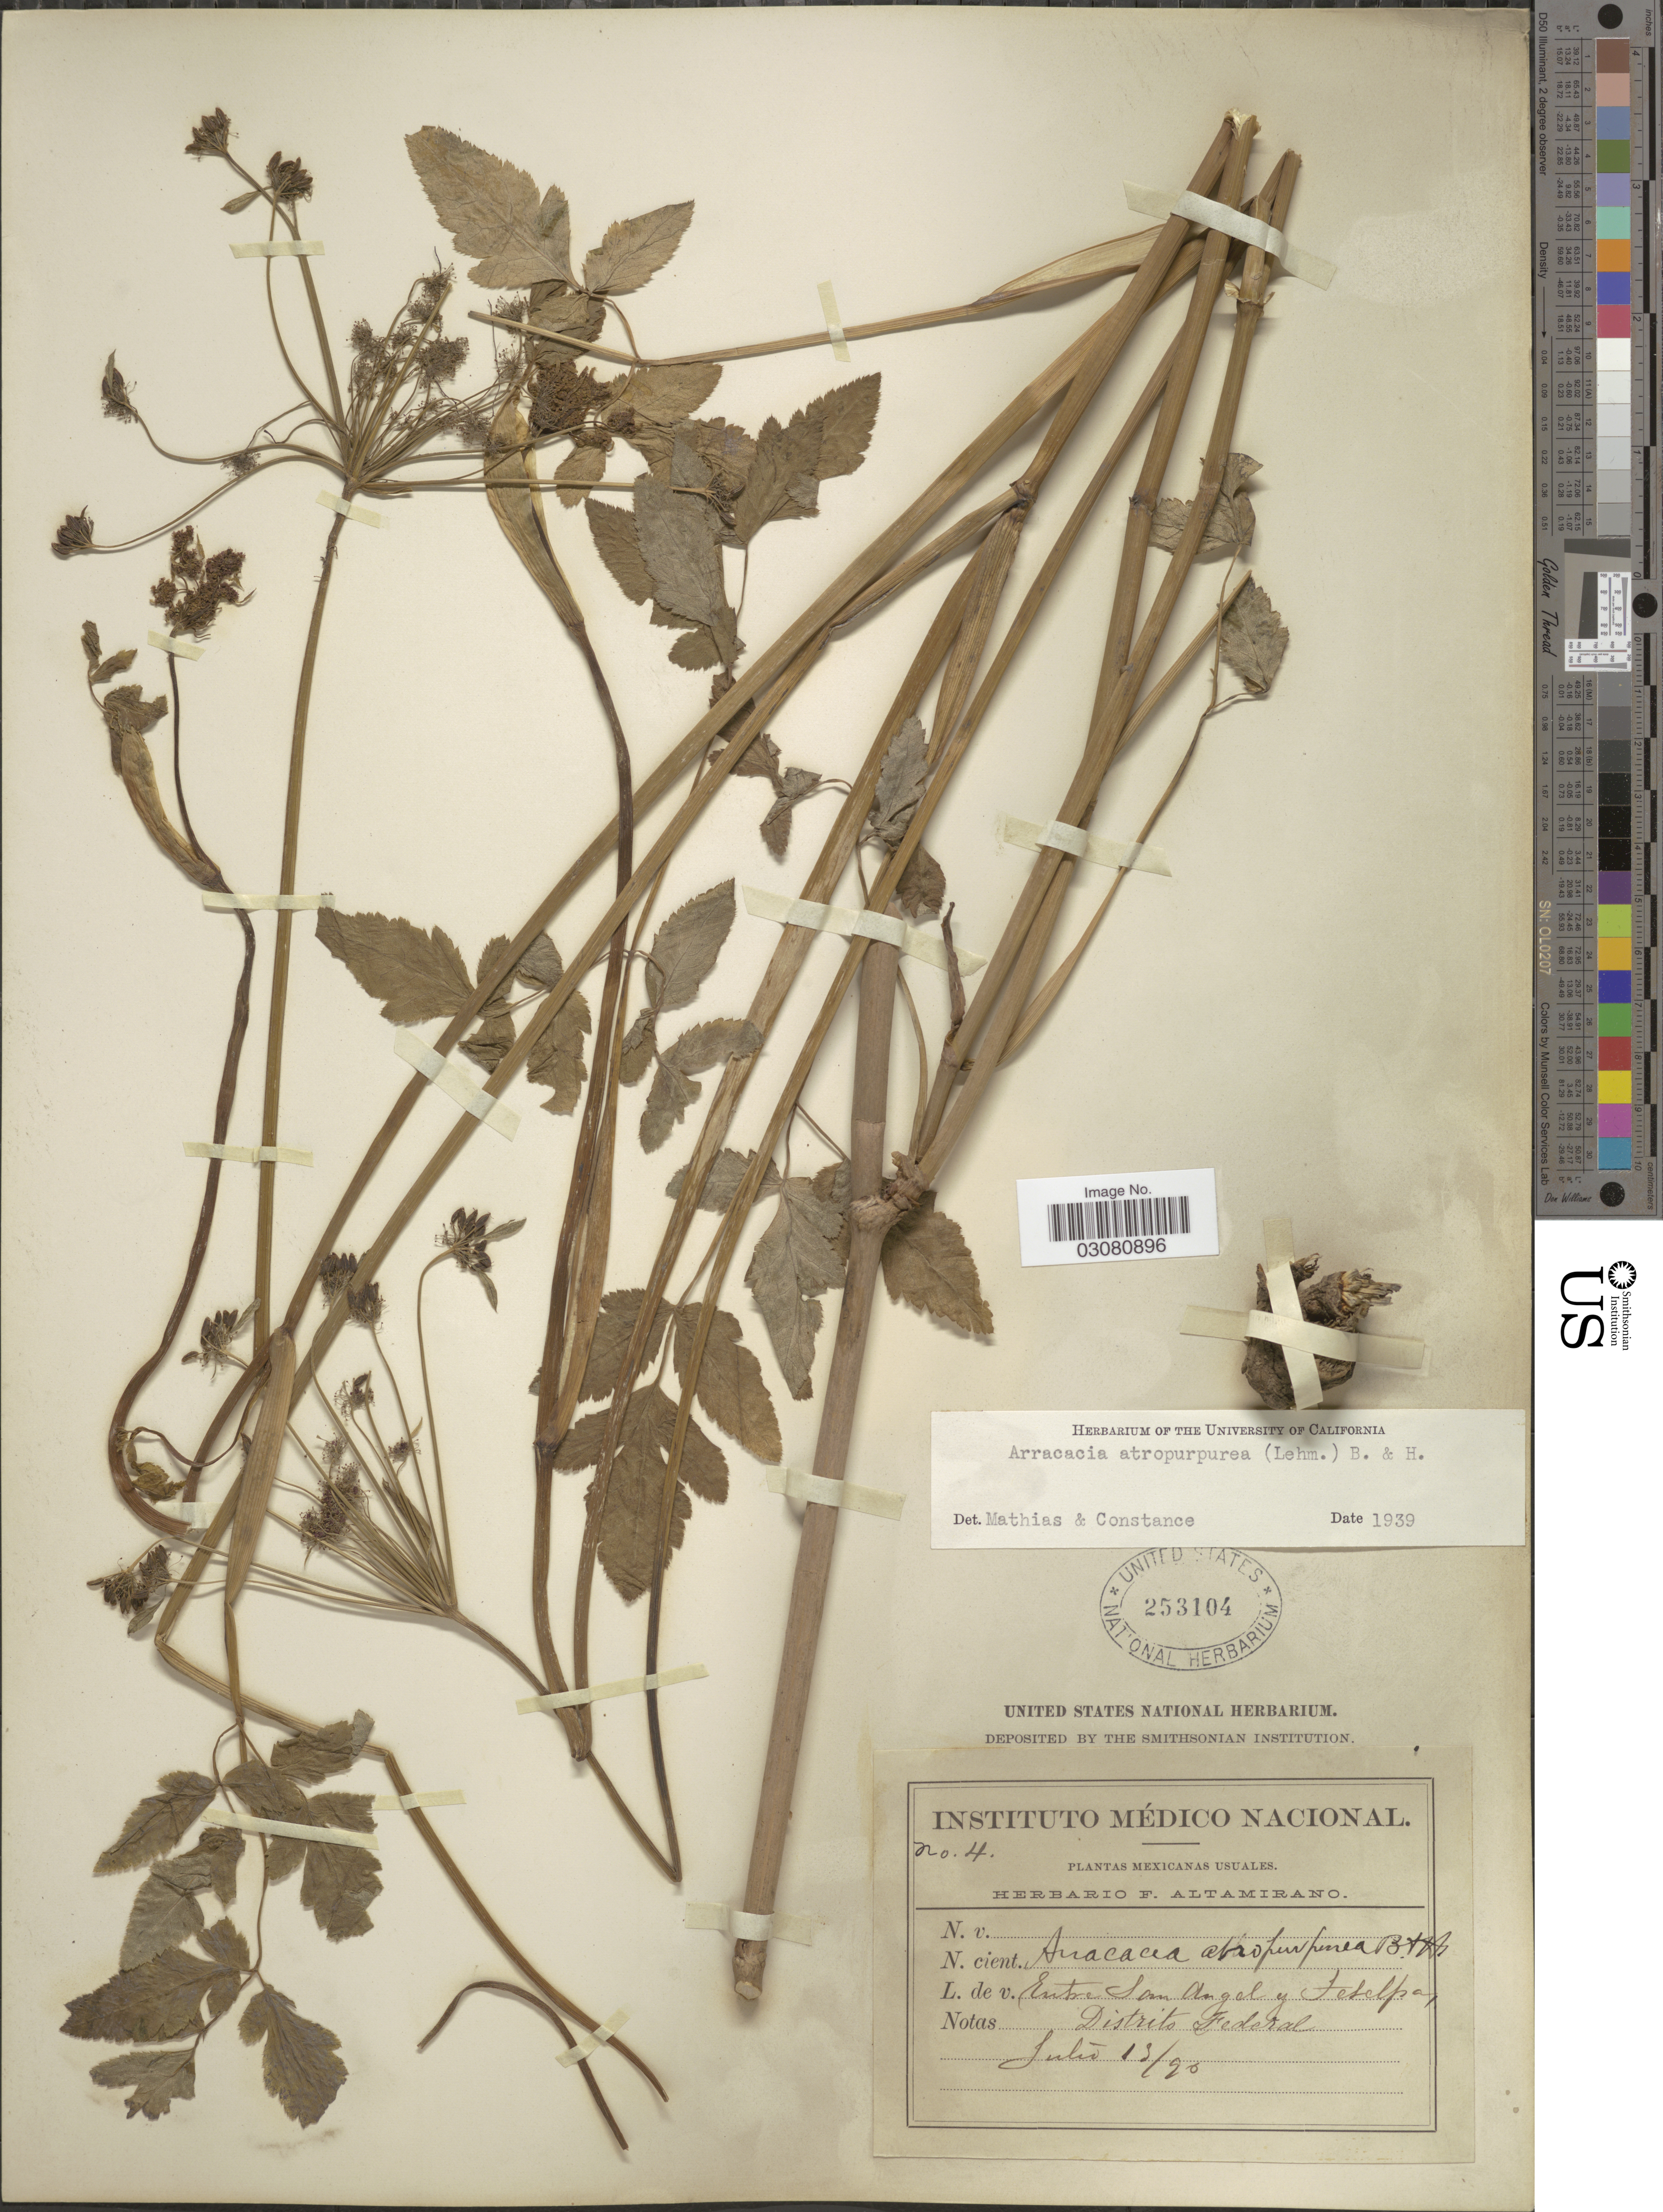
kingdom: Plantae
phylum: Tracheophyta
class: Magnoliopsida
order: Apiales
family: Apiaceae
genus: Arracacia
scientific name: Arracacia atropurpurea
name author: (Lehm.) Benth. & Hook. f. ex Hemsl.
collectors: Ex herb. F. Altamirano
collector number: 4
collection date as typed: Transcribed d/m/y: 13/7/90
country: Mexico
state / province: Distrito Federal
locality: Entre San Angel y Tetelpa.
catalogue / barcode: US 253104